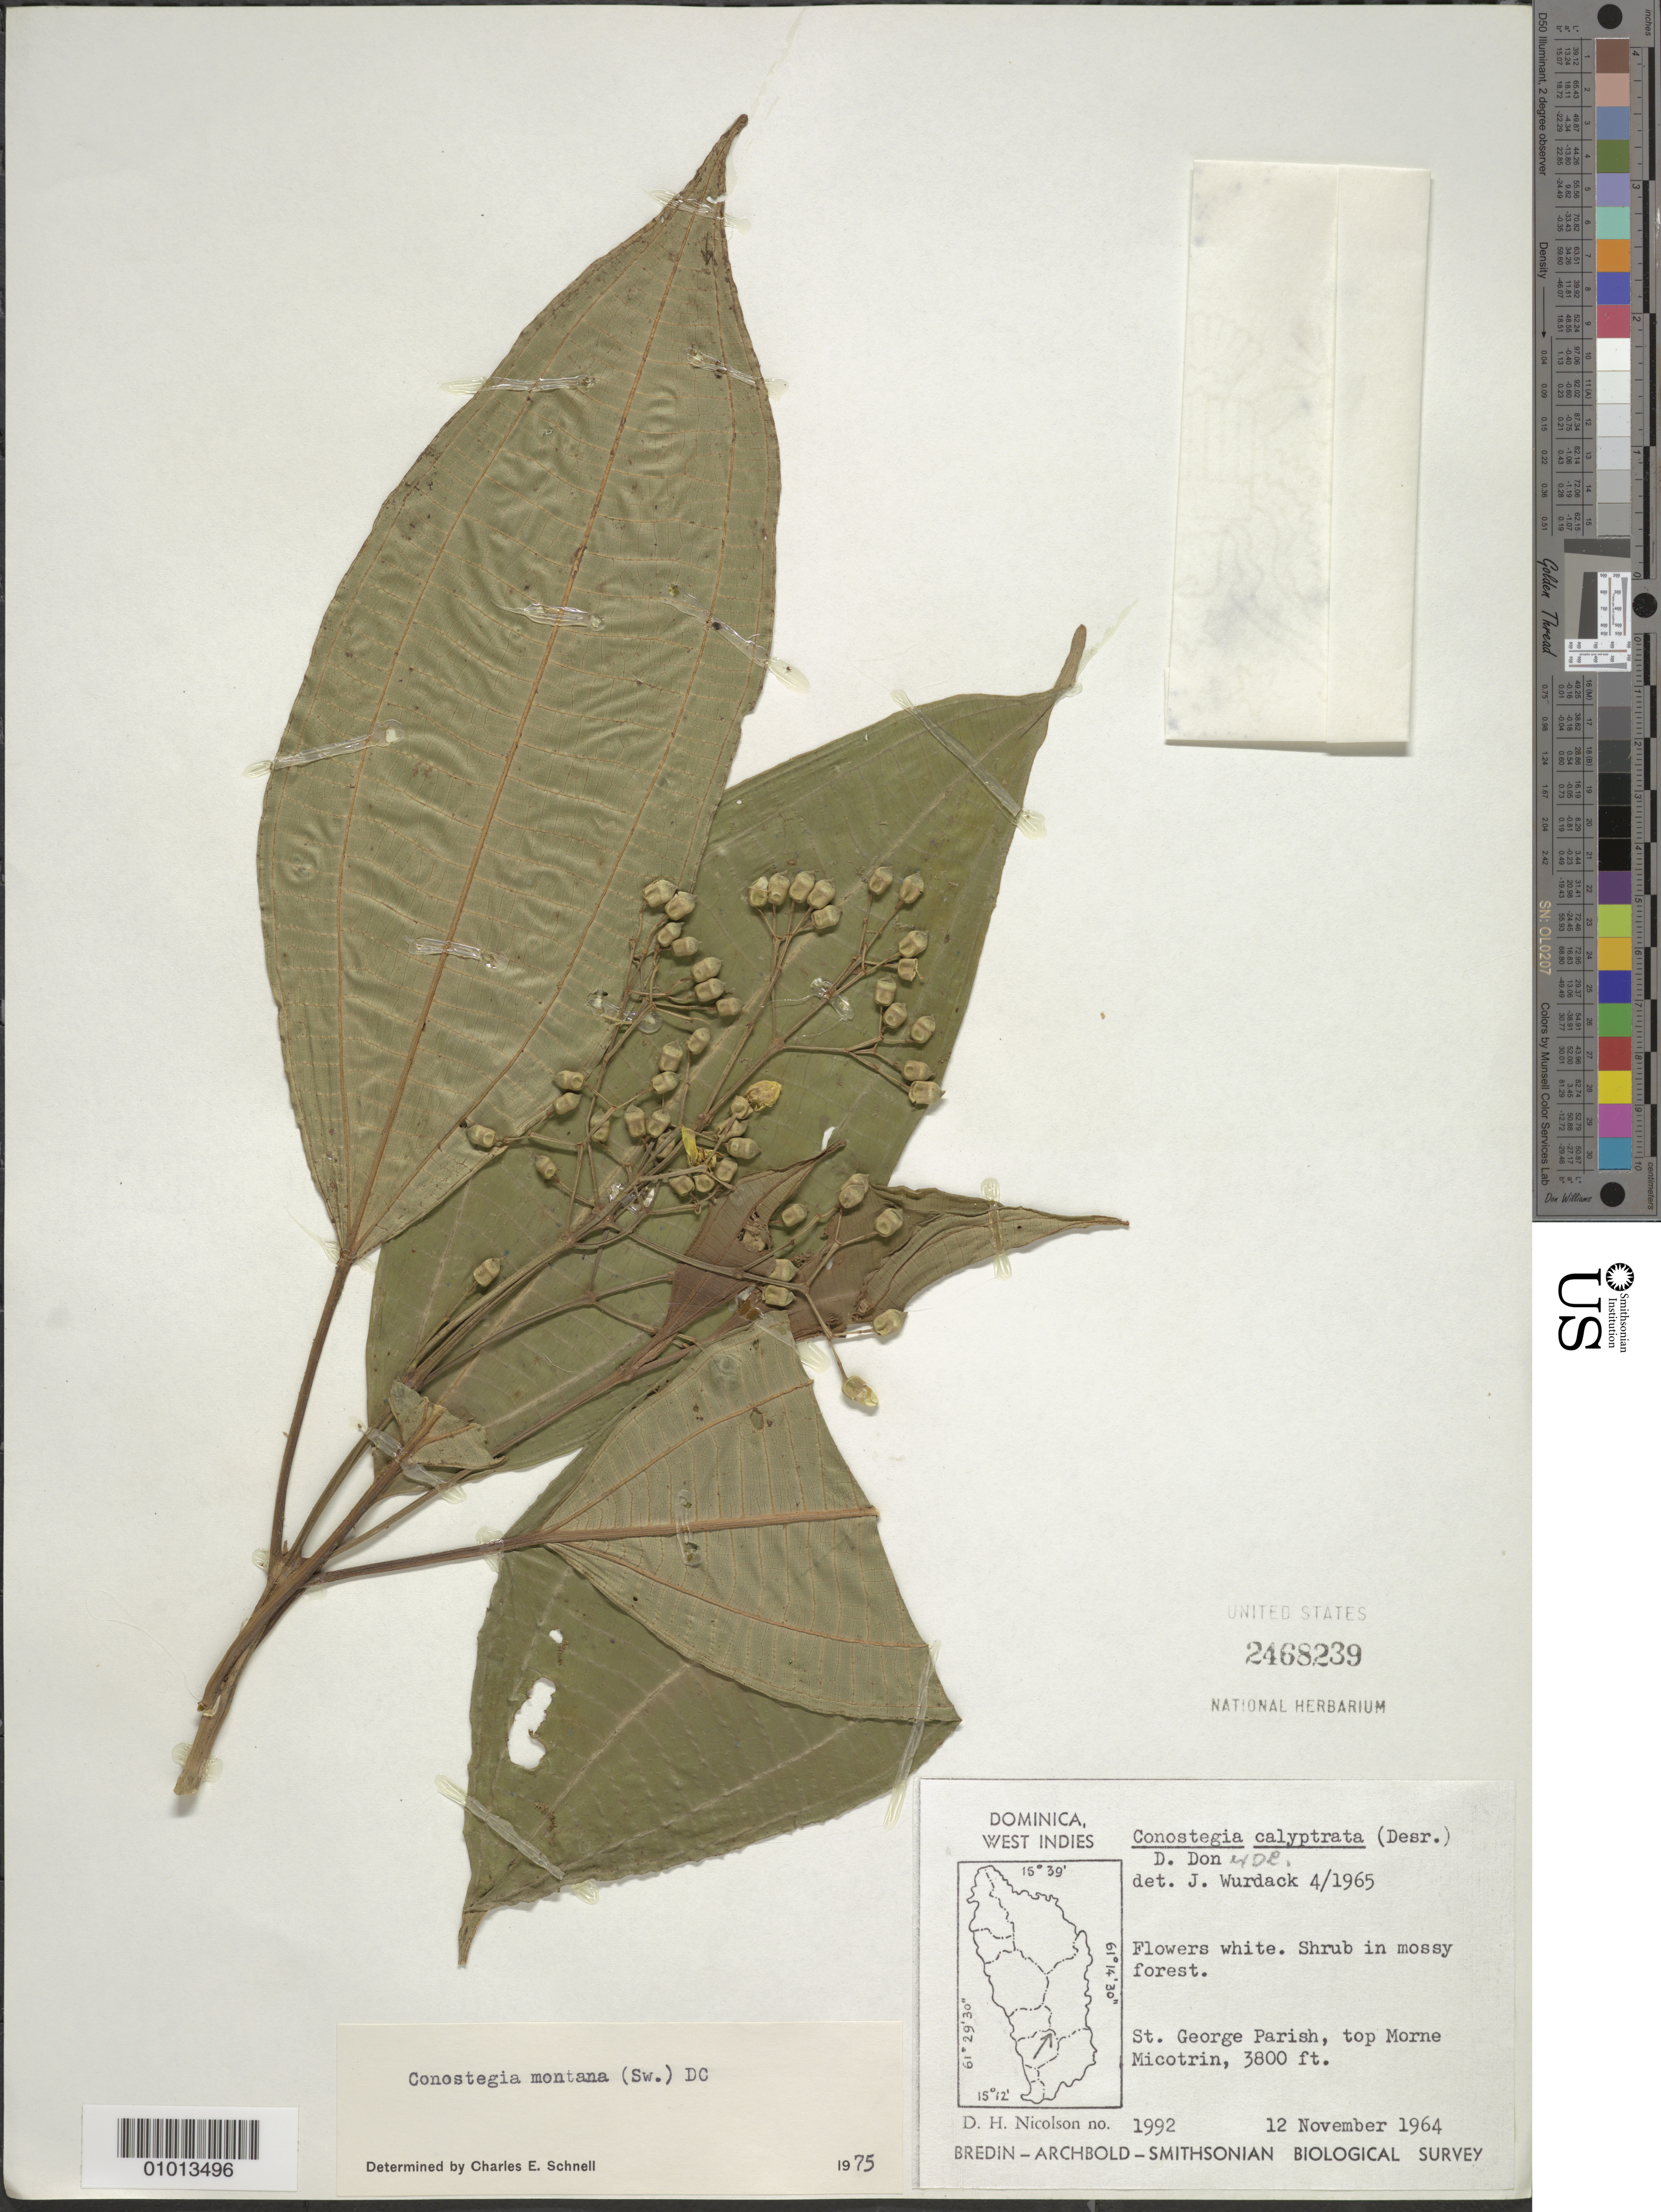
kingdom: Plantae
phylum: Tracheophyta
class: Magnoliopsida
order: Myrtales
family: Melastomataceae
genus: Conostegia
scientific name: Conostegia montana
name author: (Sw.) D. Don ex DC.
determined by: Schnell, C. E.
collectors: D. H. Nicolson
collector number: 1992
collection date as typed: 12 Nov 1964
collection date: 1964-11-12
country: Dominica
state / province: St. George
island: Dominica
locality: Top Morne Micotrin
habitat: Mossy forest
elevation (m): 1158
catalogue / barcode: US 2468239